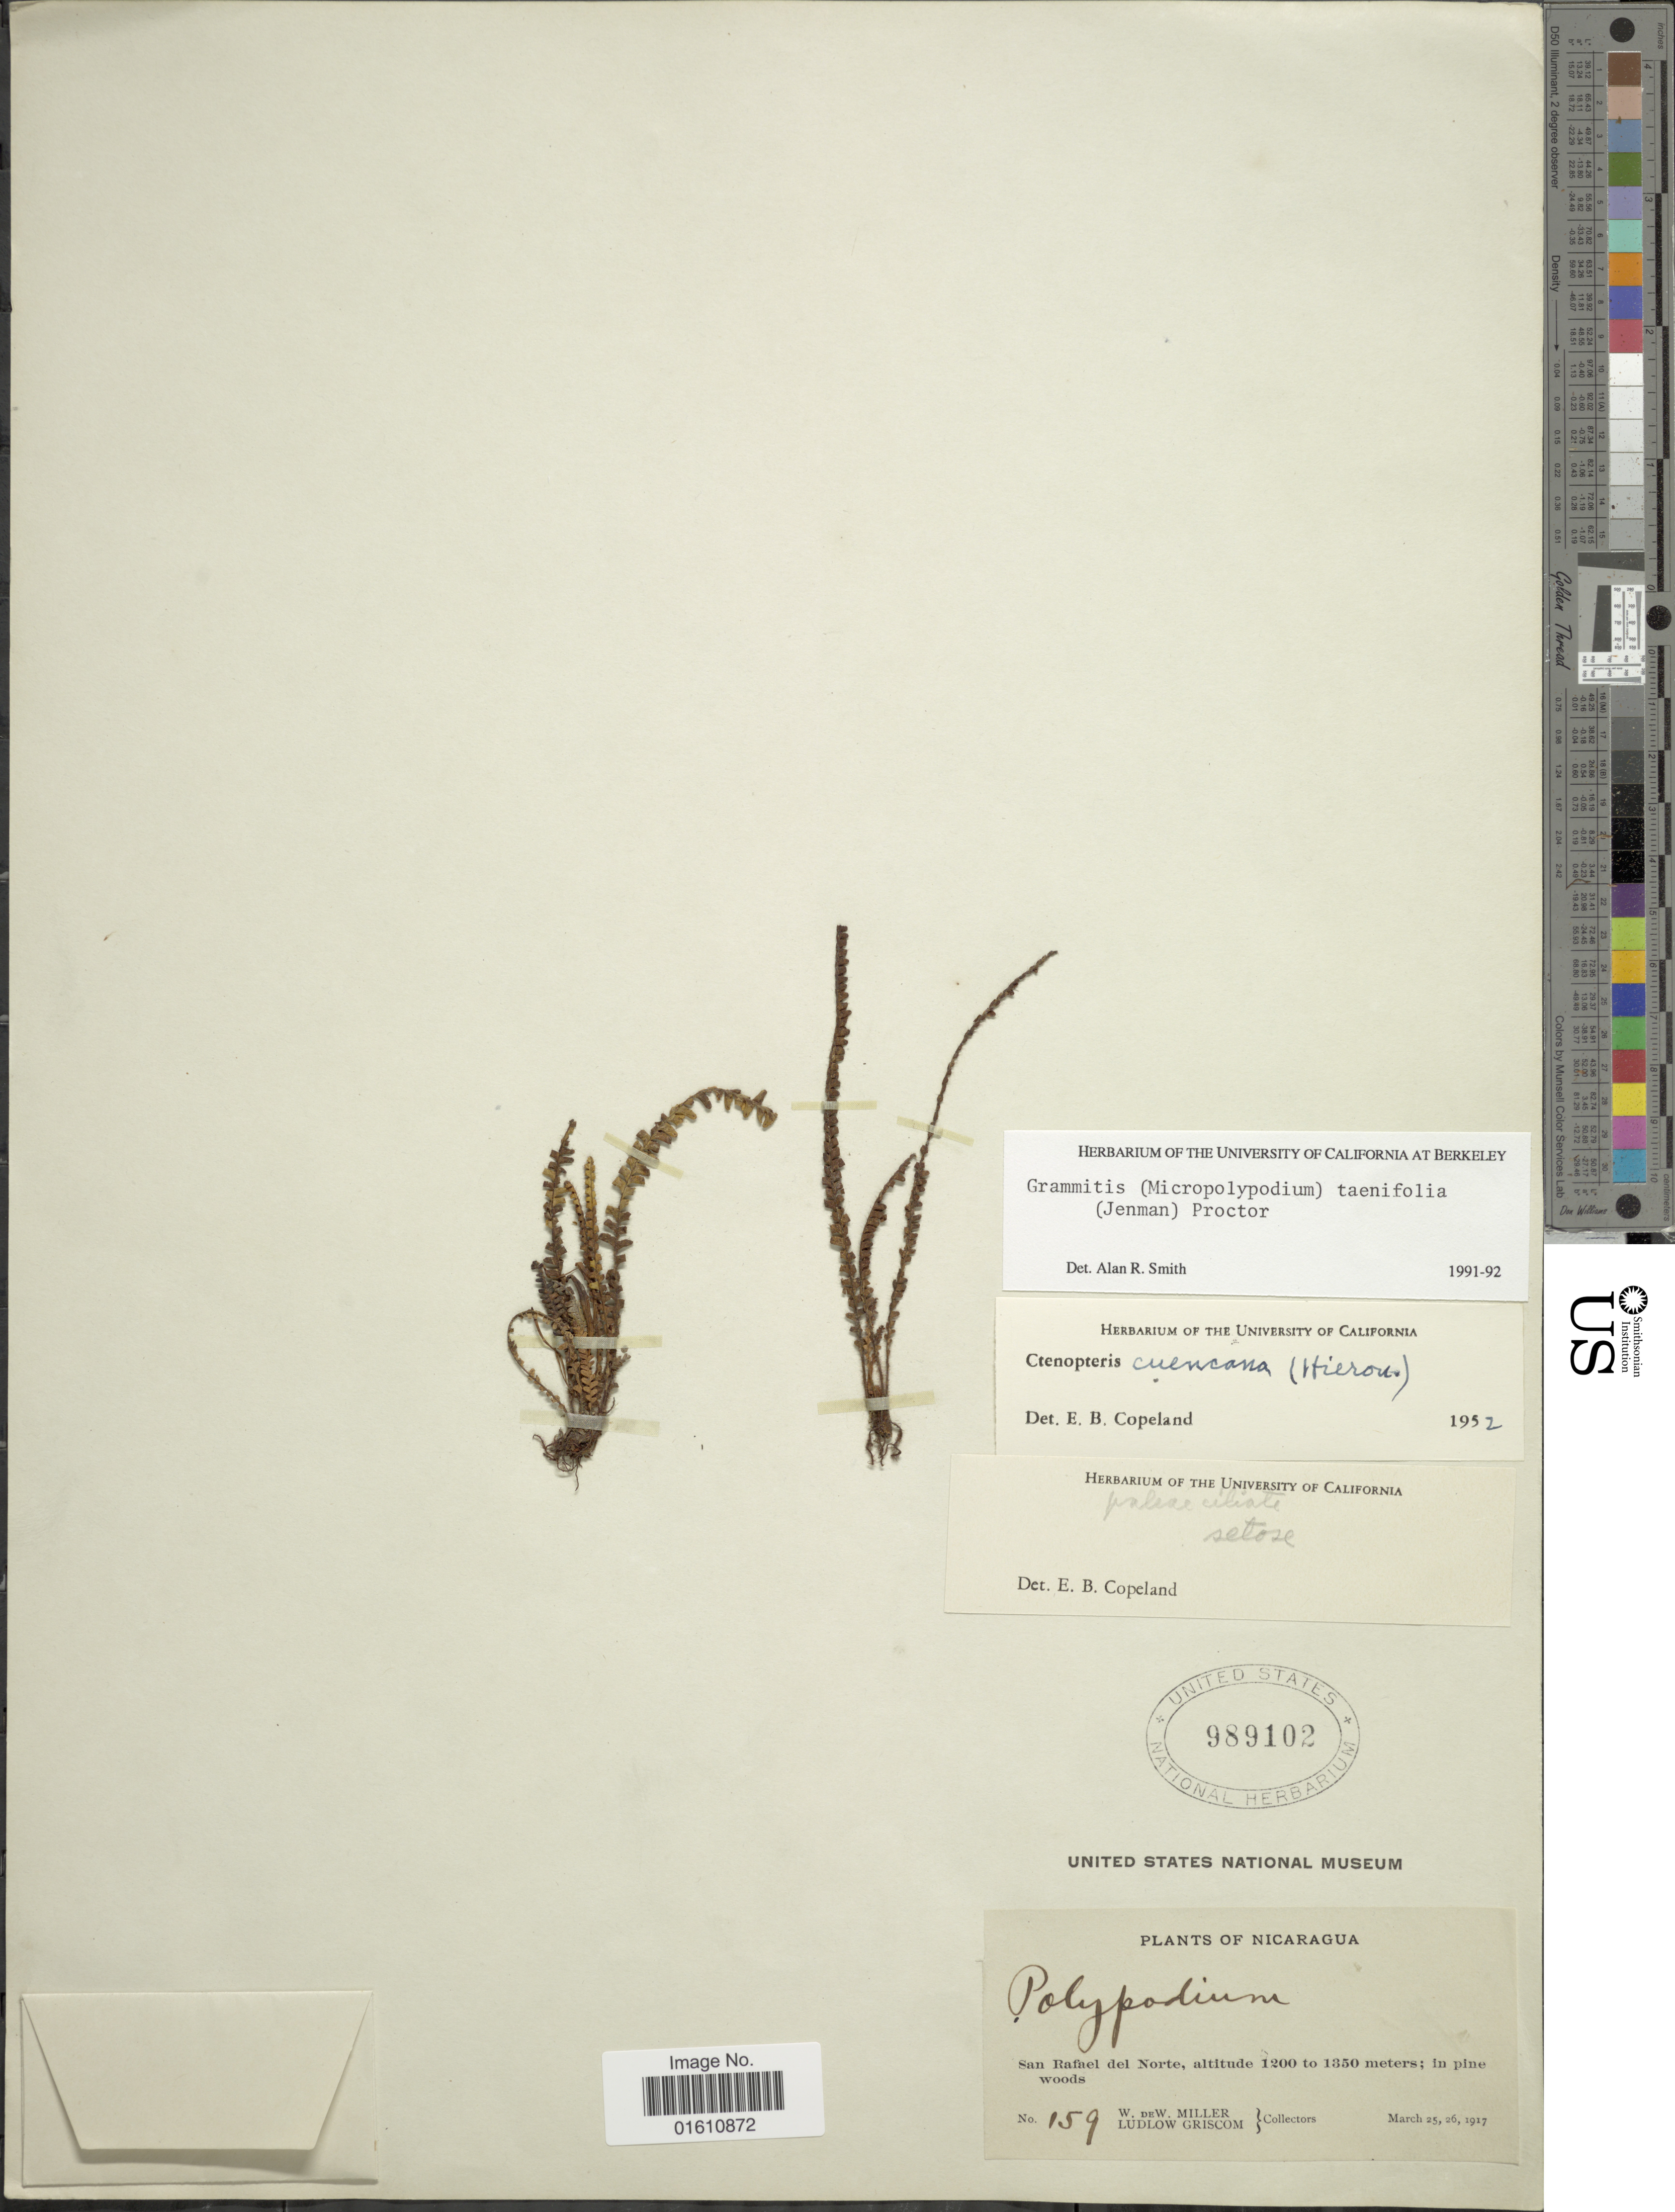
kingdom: Plantae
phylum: Tracheophyta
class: Polypodiopsida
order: Polypodiales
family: Polypodiaceae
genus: Moranopteris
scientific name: Moranopteris taenifolia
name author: (Jenman) R. Y. Hirai & J. Prado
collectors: W. D. Miller & L. Griscom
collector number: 159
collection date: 1917-03-25/1917-03-26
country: Nicaragua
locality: San Rafael del Norte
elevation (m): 1200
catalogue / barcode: US 989102